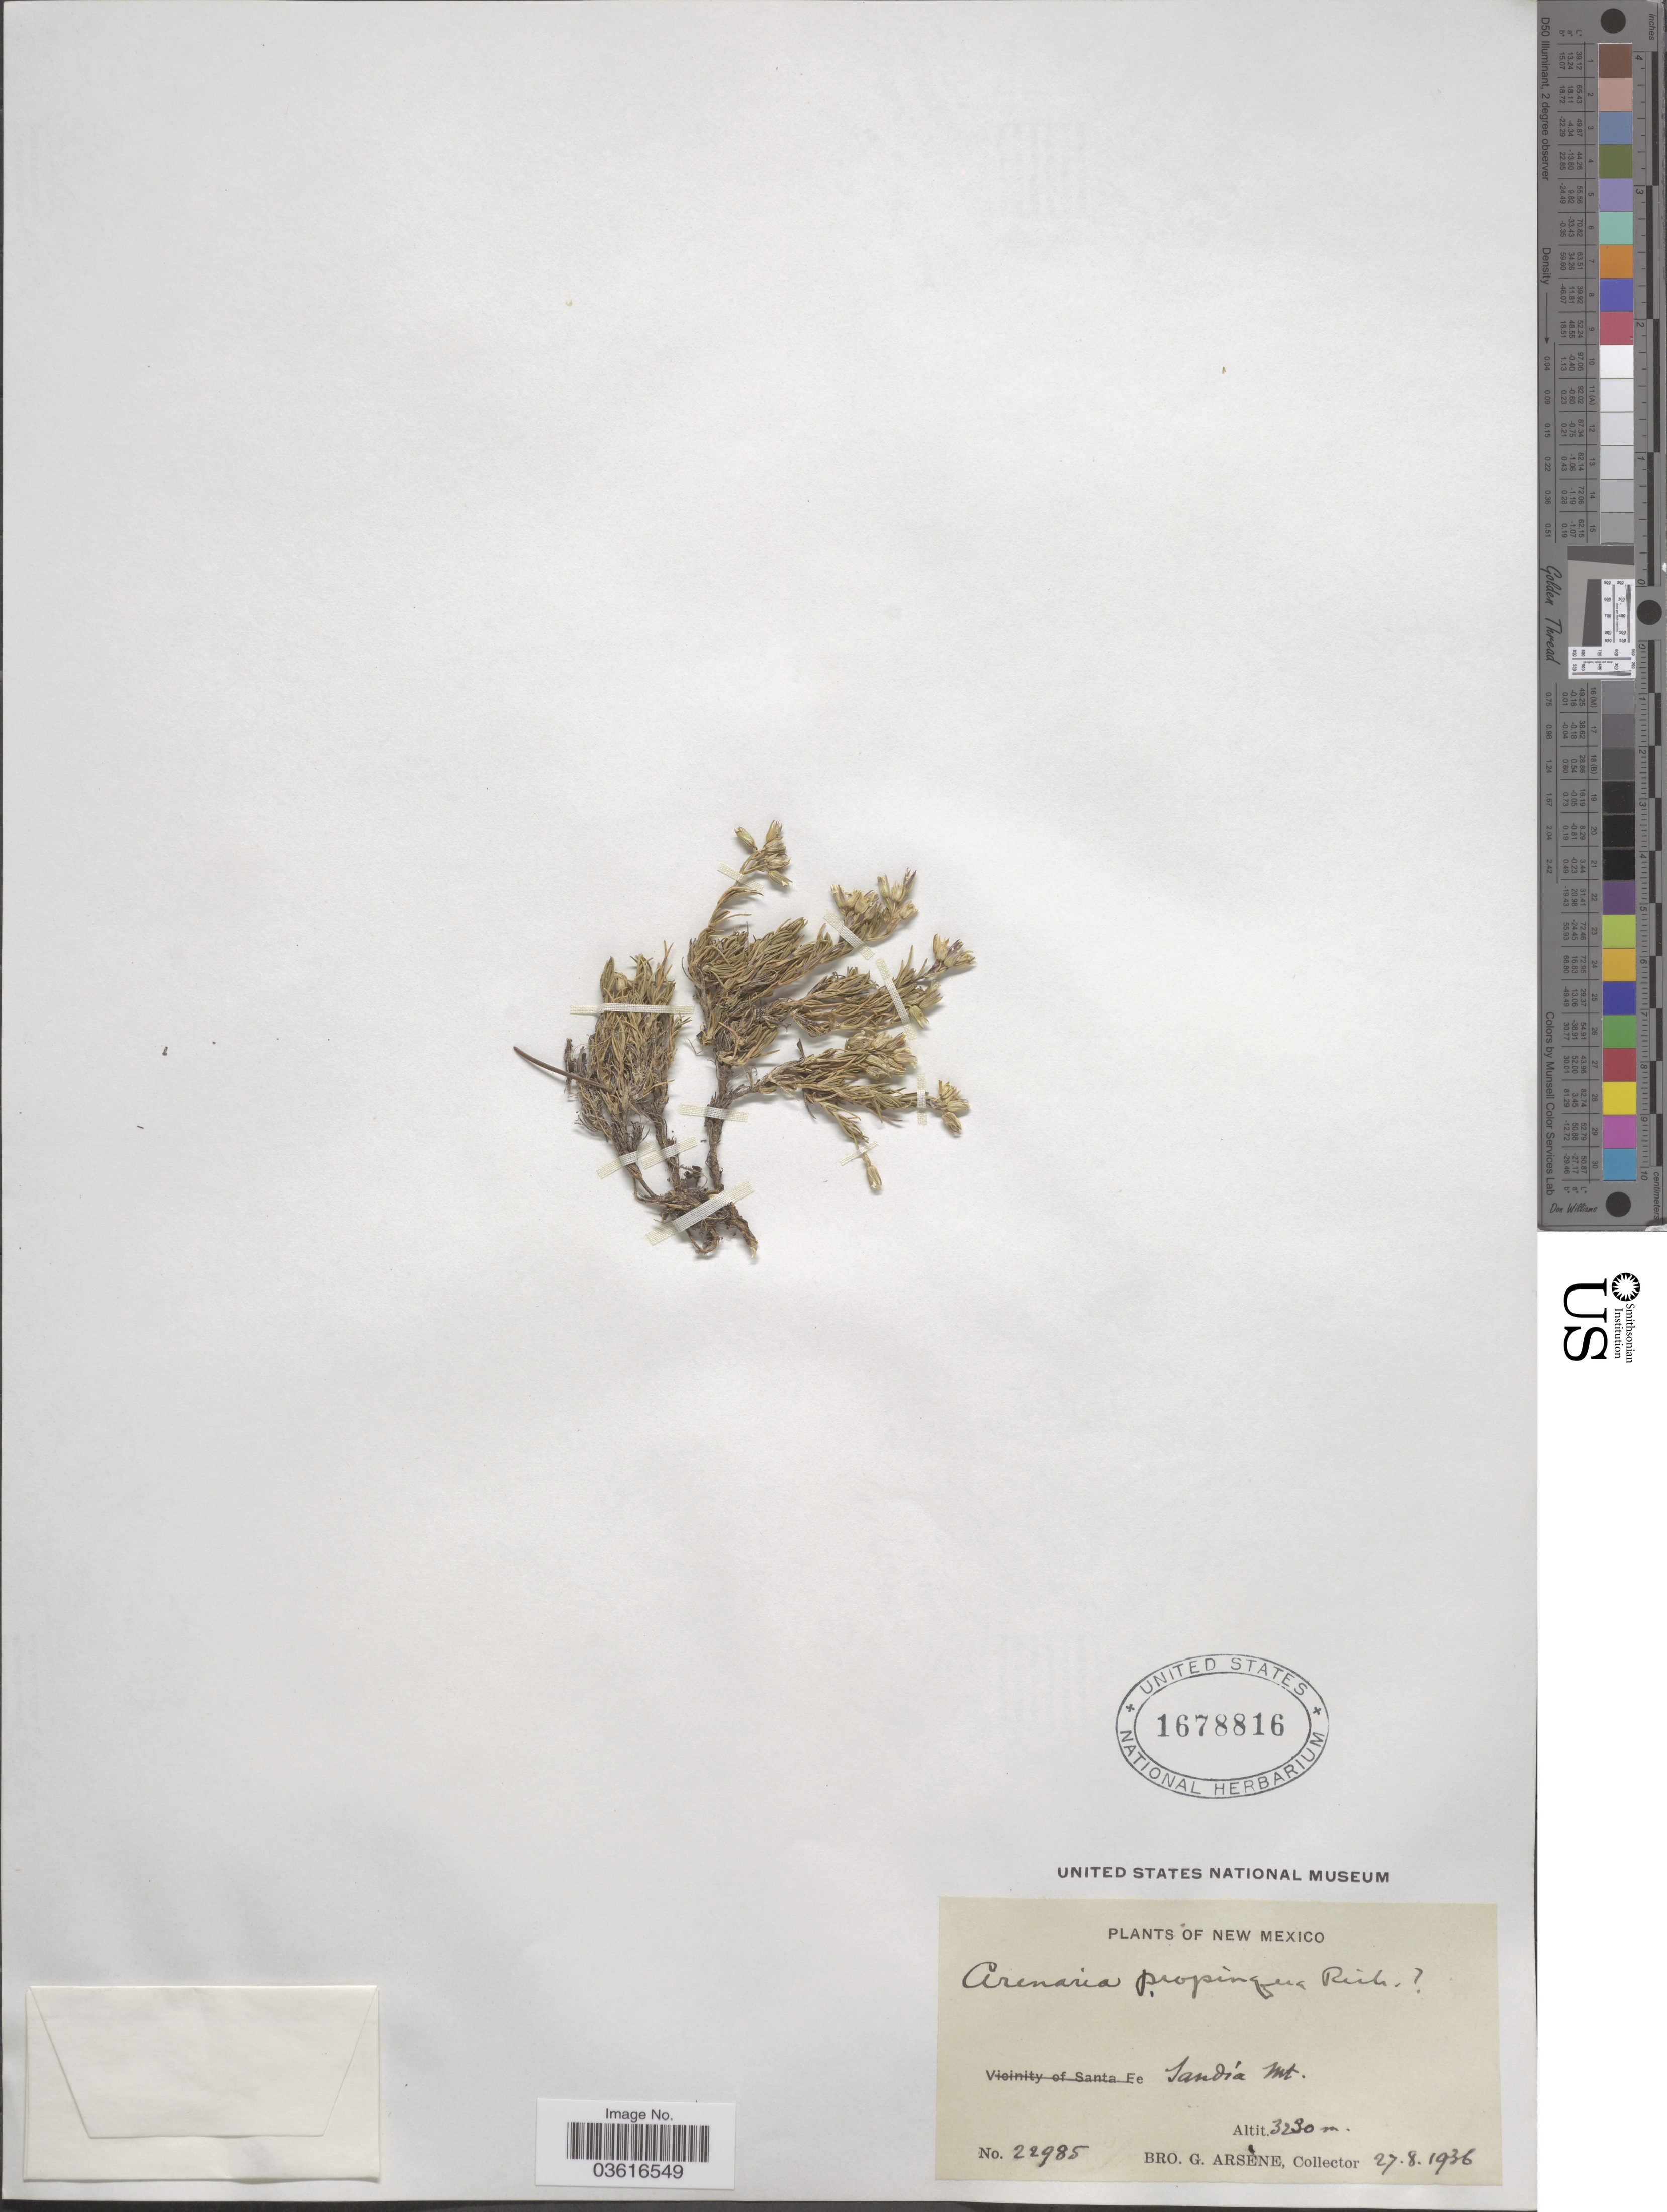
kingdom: Plantae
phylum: Tracheophyta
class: Magnoliopsida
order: Caryophyllales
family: Caryophyllaceae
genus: Minuartia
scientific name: Minuartia propinqua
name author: (Richardson) House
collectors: Bro. G. Arsène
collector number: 22985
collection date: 1936-08-27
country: United States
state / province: New Mexico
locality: Sandia Mt.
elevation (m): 3230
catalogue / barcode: US 1678816